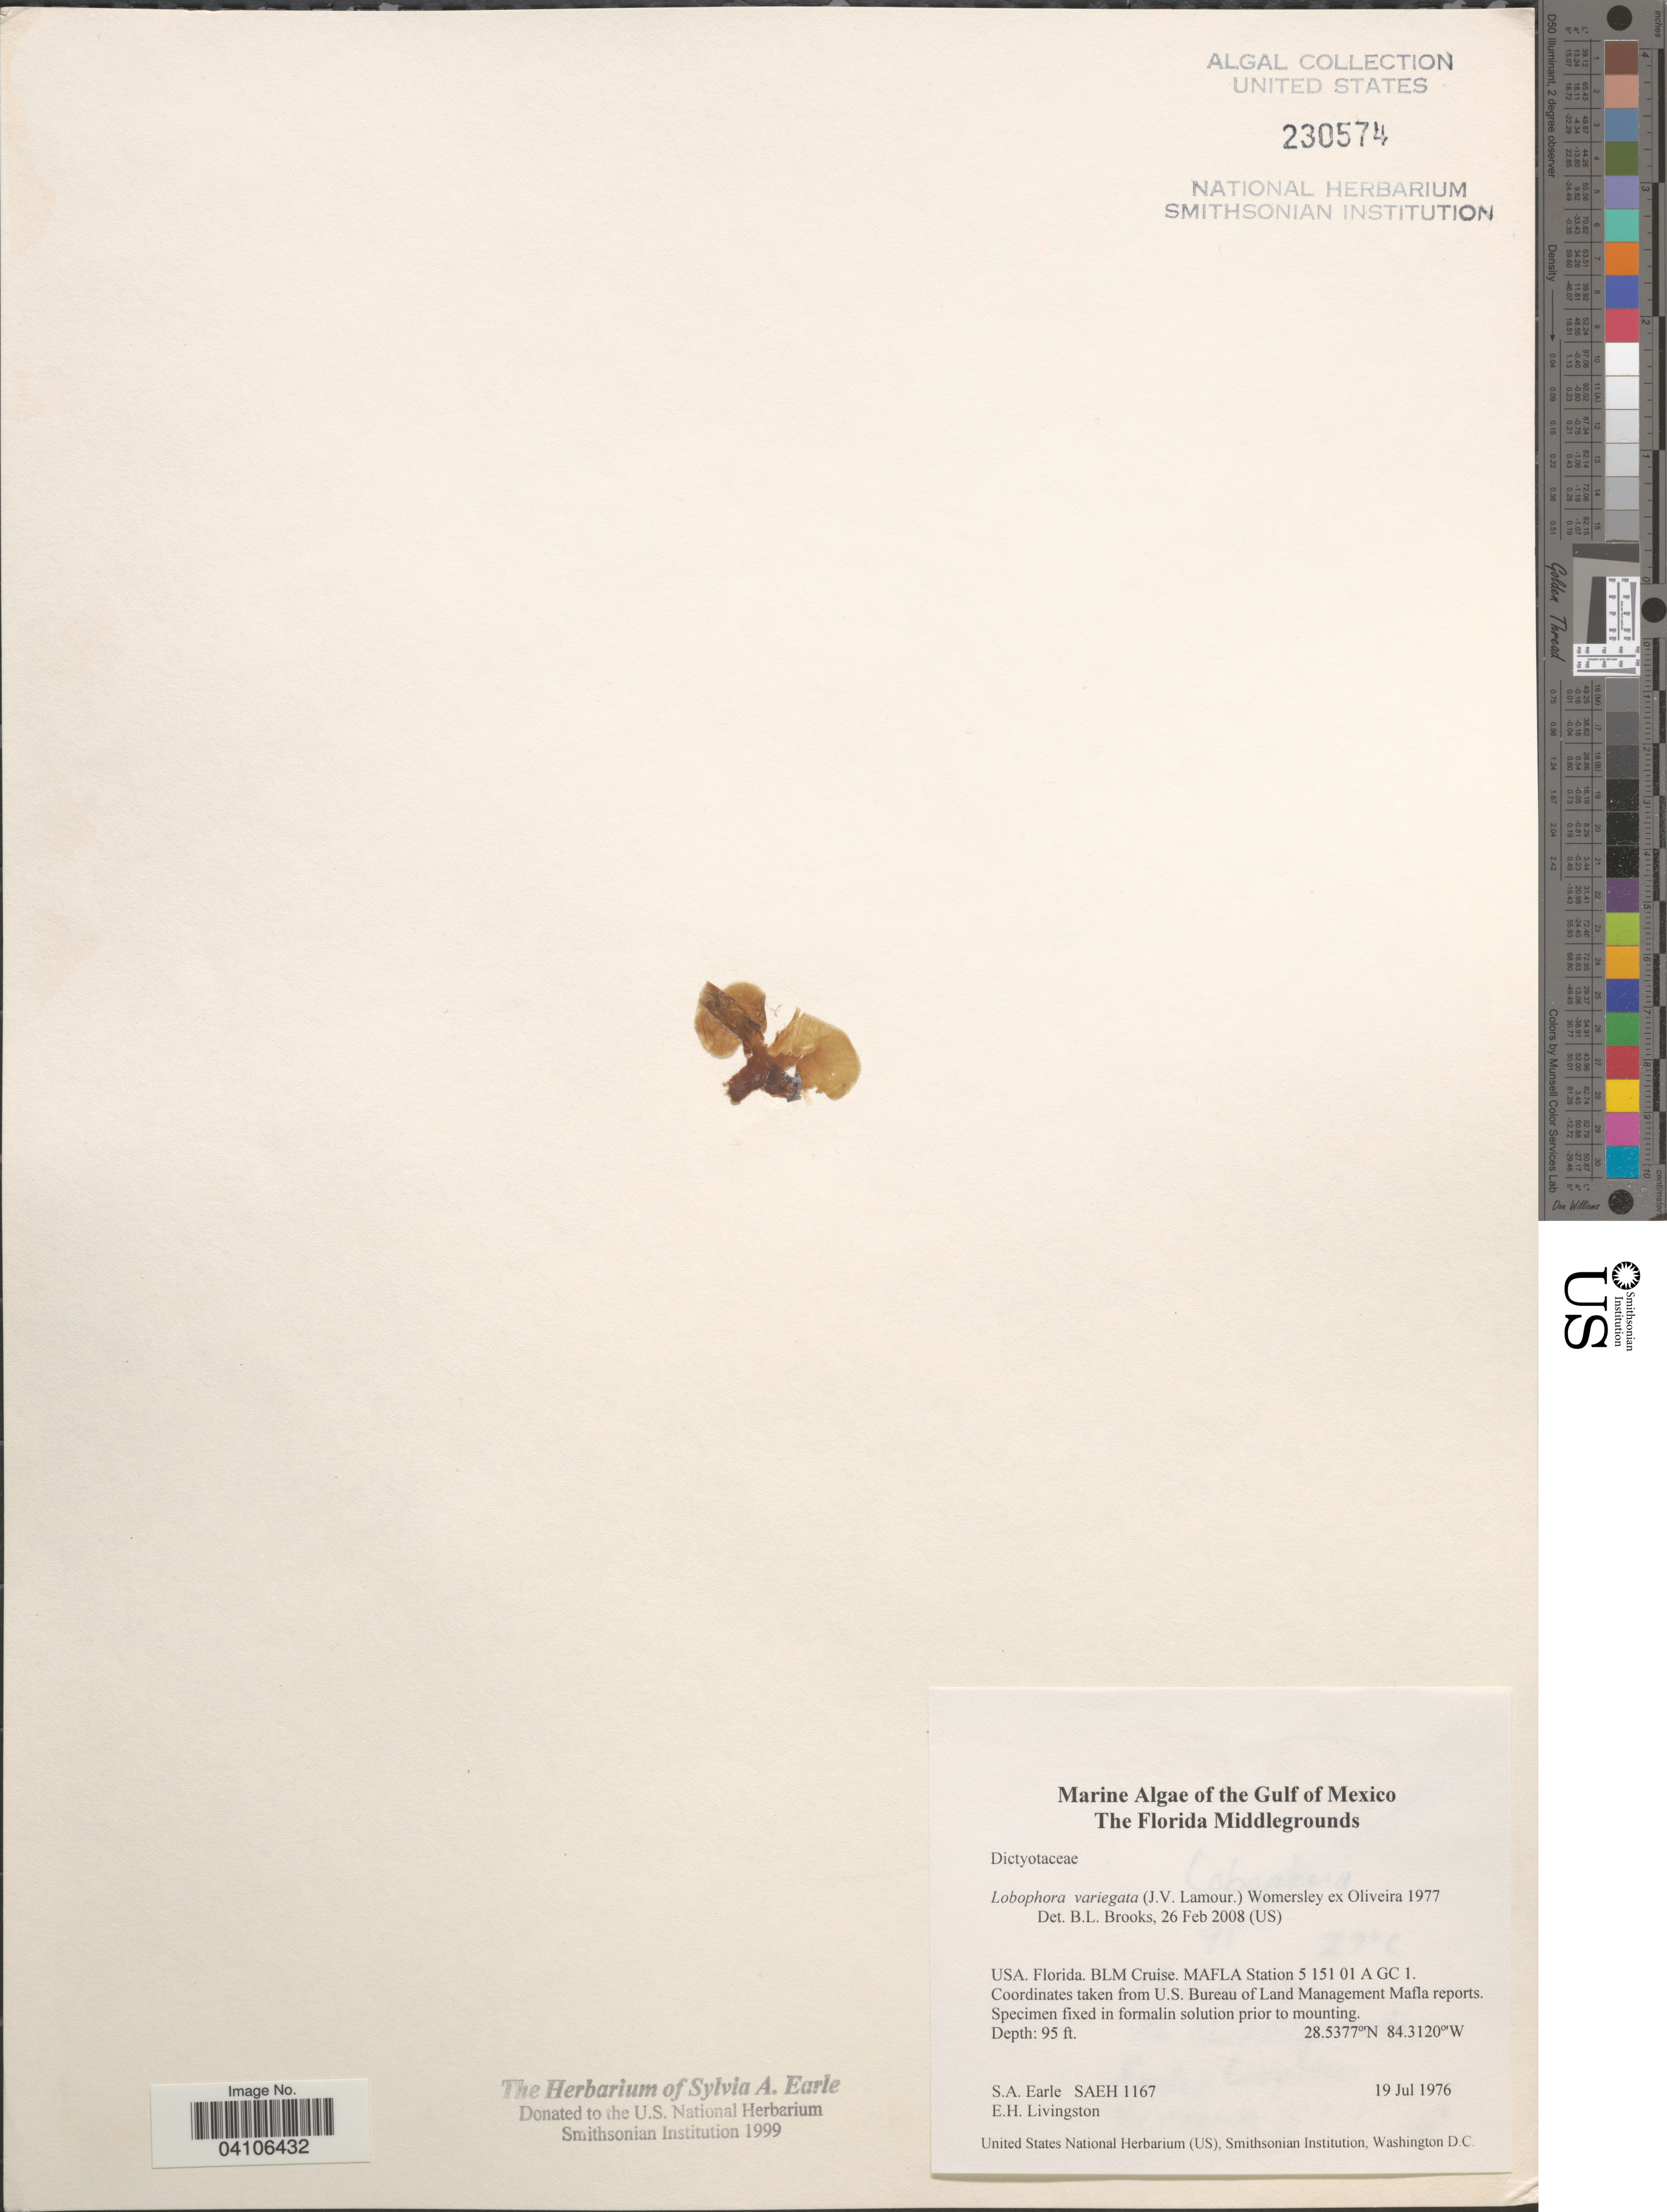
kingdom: Chromista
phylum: Ochrophyta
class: Phaeophyceae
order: Dictyotales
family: Dictyotaceae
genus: Lobophora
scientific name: Lobophora variegata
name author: (J.V.Lamouroux) Womersley & E.C. Oliveira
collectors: S. A. Earle & E. Livingston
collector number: SAEH1167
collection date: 1976-07-19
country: United States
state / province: Florida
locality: The Gulf of Mexico. The Florida Middlegrounds. BLM Cruise. MAFLA Station 5 151 01 A GC 1. Coordinates taken from U.S. Bureau of Land Management Mafla reports.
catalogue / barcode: US 230574